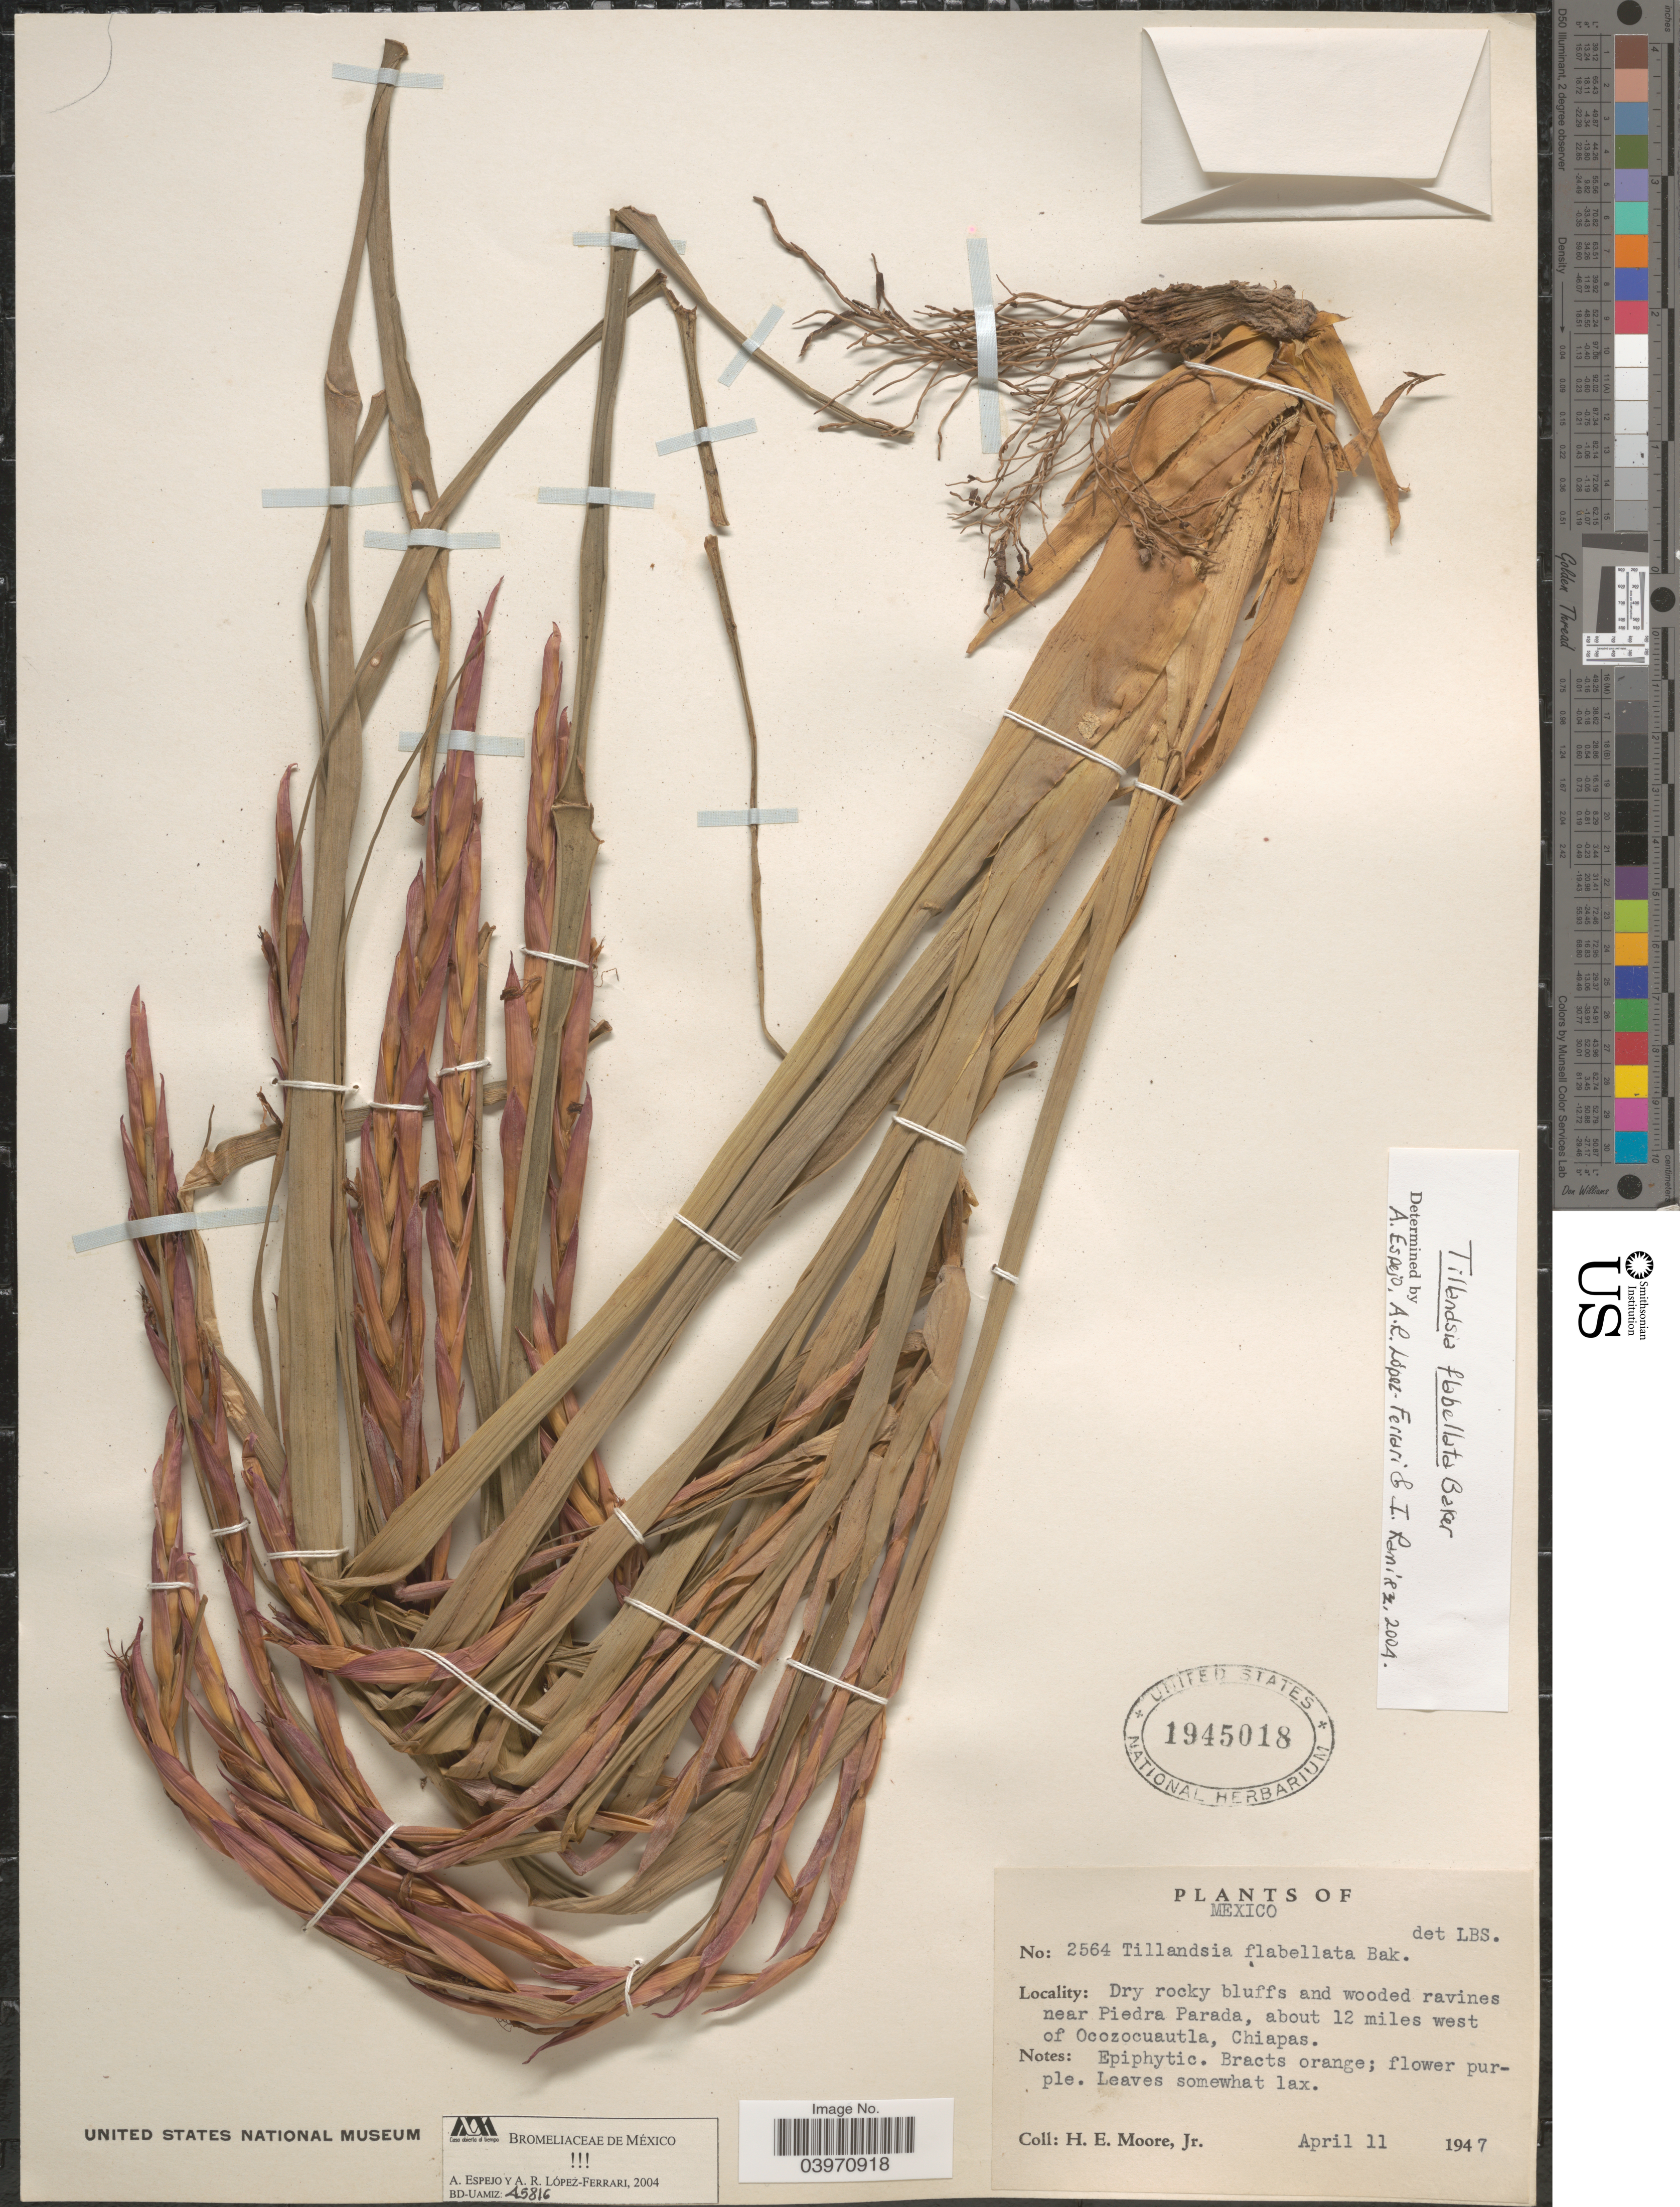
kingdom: Plantae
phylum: Tracheophyta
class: Liliopsida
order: Poales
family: Bromeliaceae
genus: Tillandsia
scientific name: Tillandsia flabellata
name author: Baker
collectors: H. Moore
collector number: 2564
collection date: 1947-04-11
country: Mexico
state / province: Chiapas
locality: Dry rocky bluffs and wooded ravines near Piedra Parada, about 12 miles west of Ocozocuautla.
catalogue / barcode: US 1945018